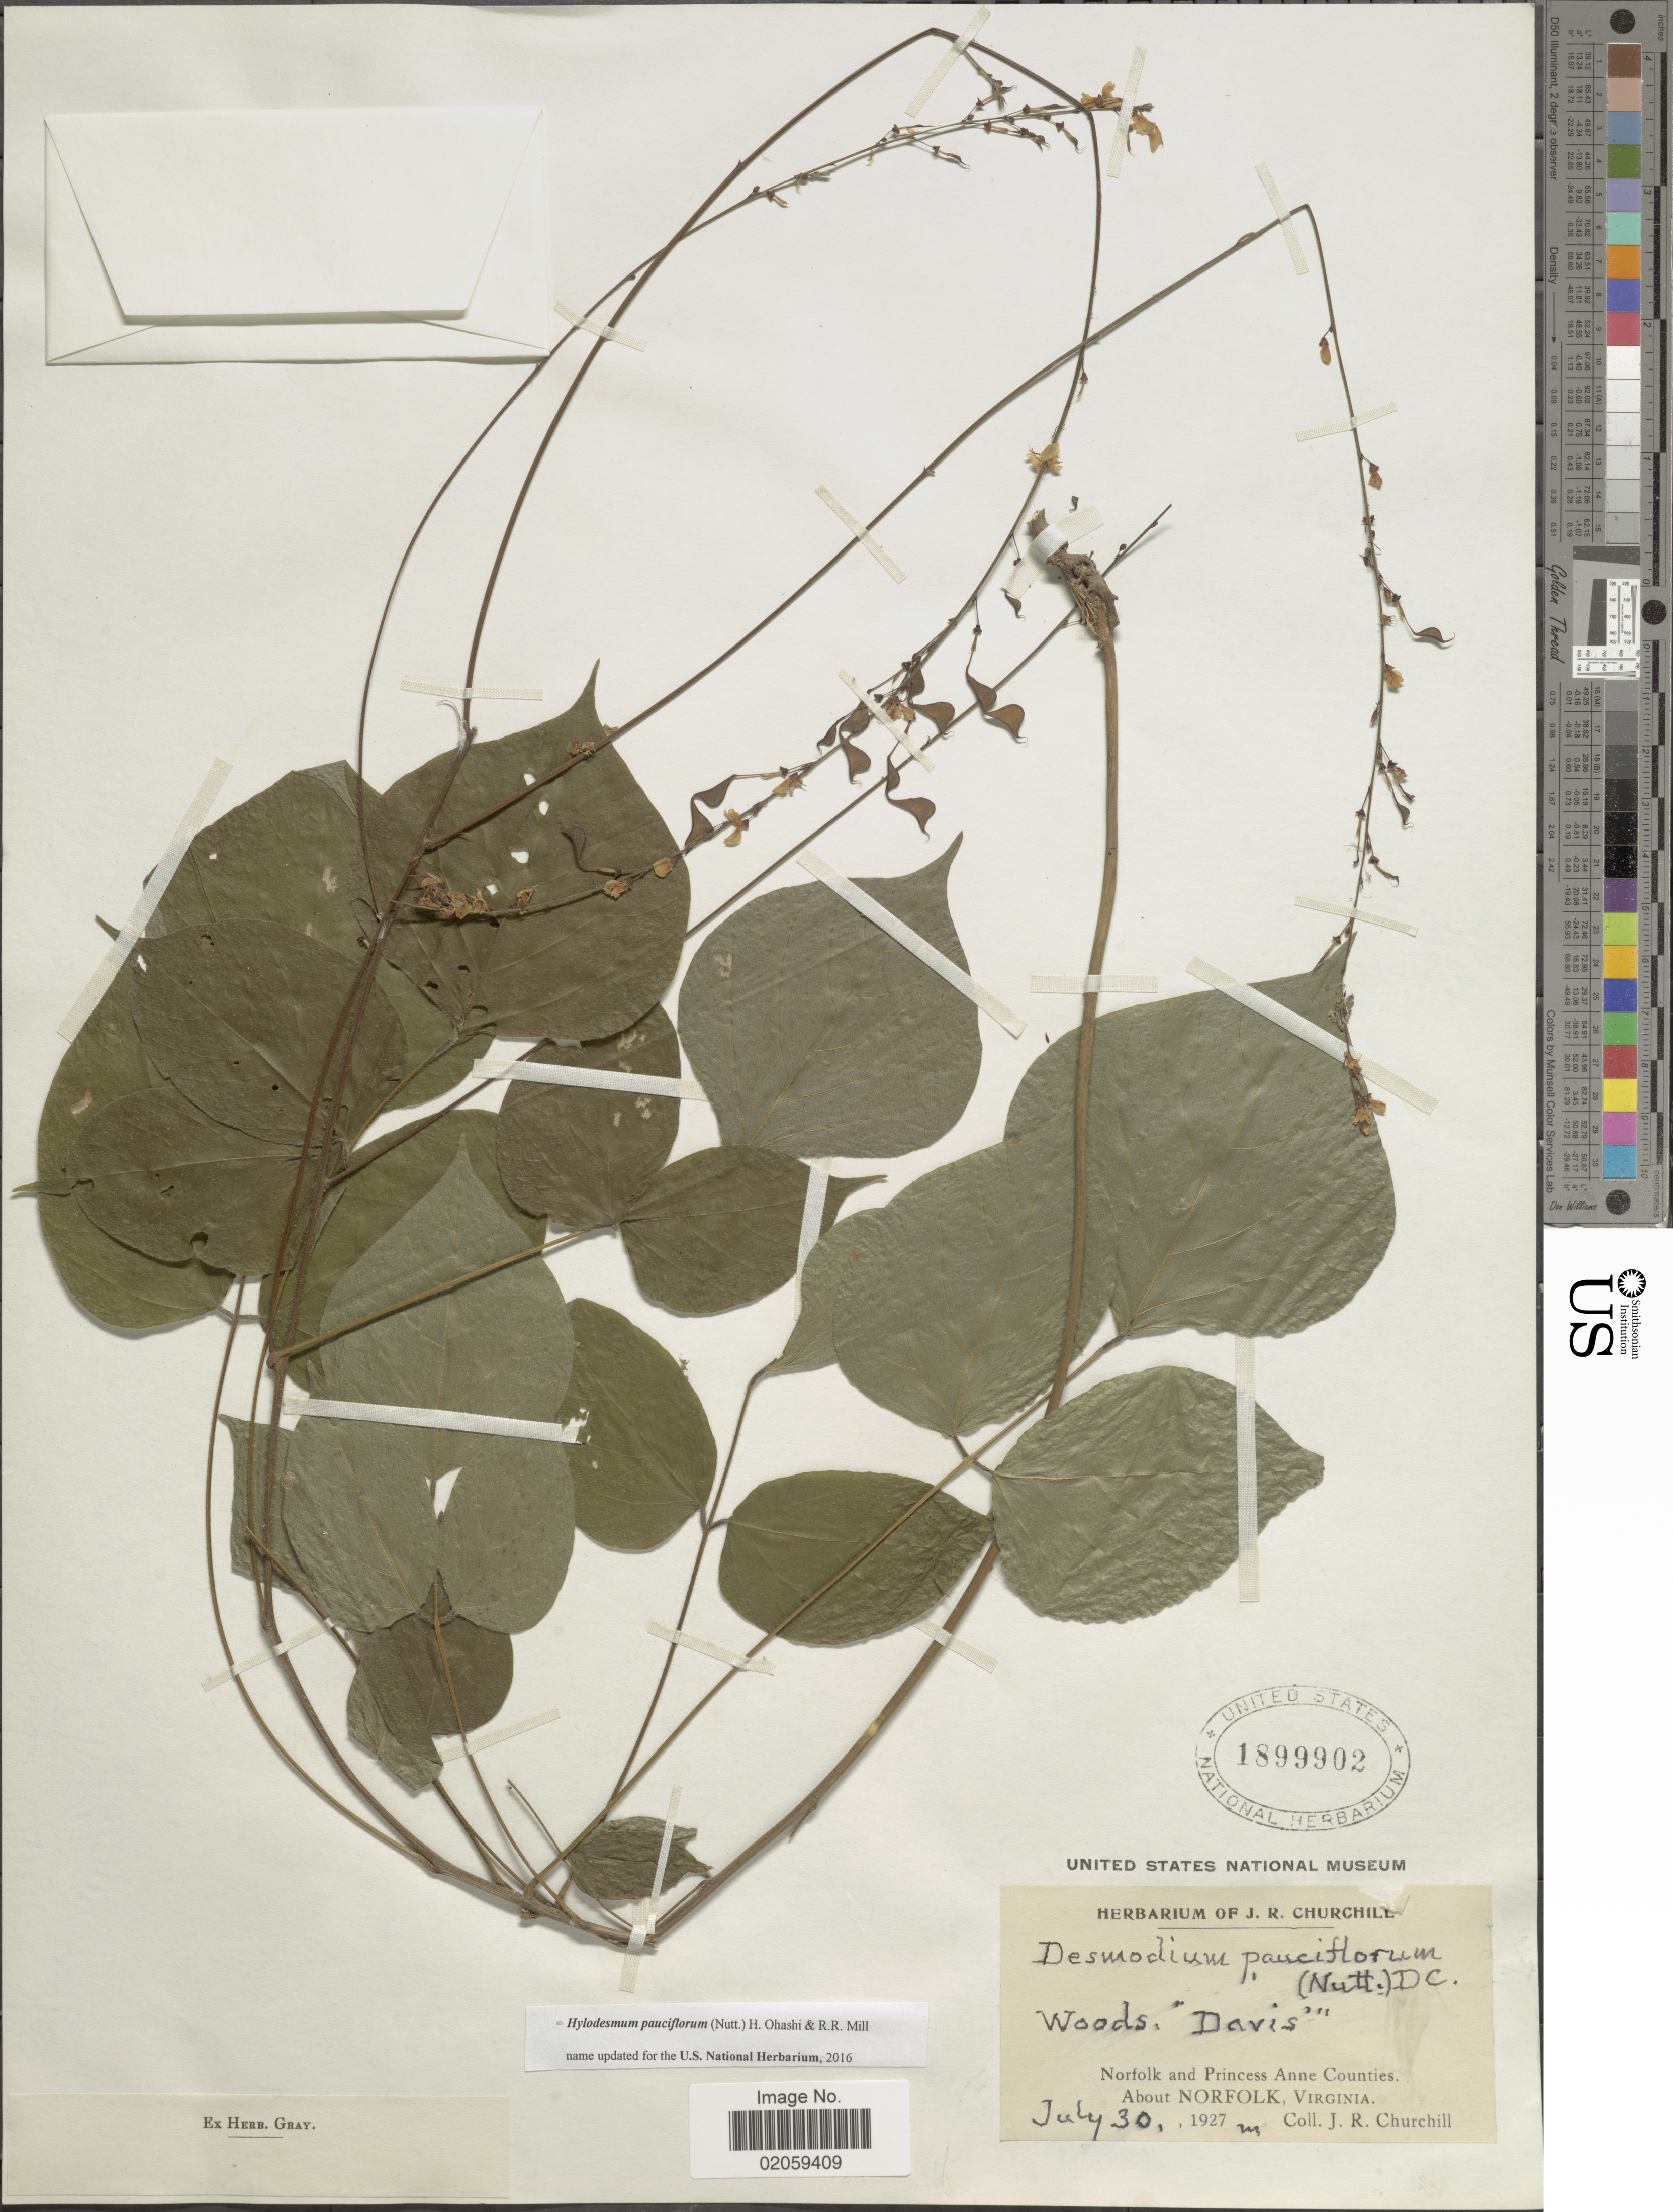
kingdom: Plantae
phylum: Tracheophyta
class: Magnoliopsida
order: Fabales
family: Fabaceae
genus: Hylodesmum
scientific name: Hylodesmum pauciflorum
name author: (Nutt.) H. Ohashi & R.R. Mill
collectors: J. Churchill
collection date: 1927-07-30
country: United States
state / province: Virginia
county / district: City of Norfolk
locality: Norfolk and Princess Anne Counties, about Norfolk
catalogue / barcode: US 1899902